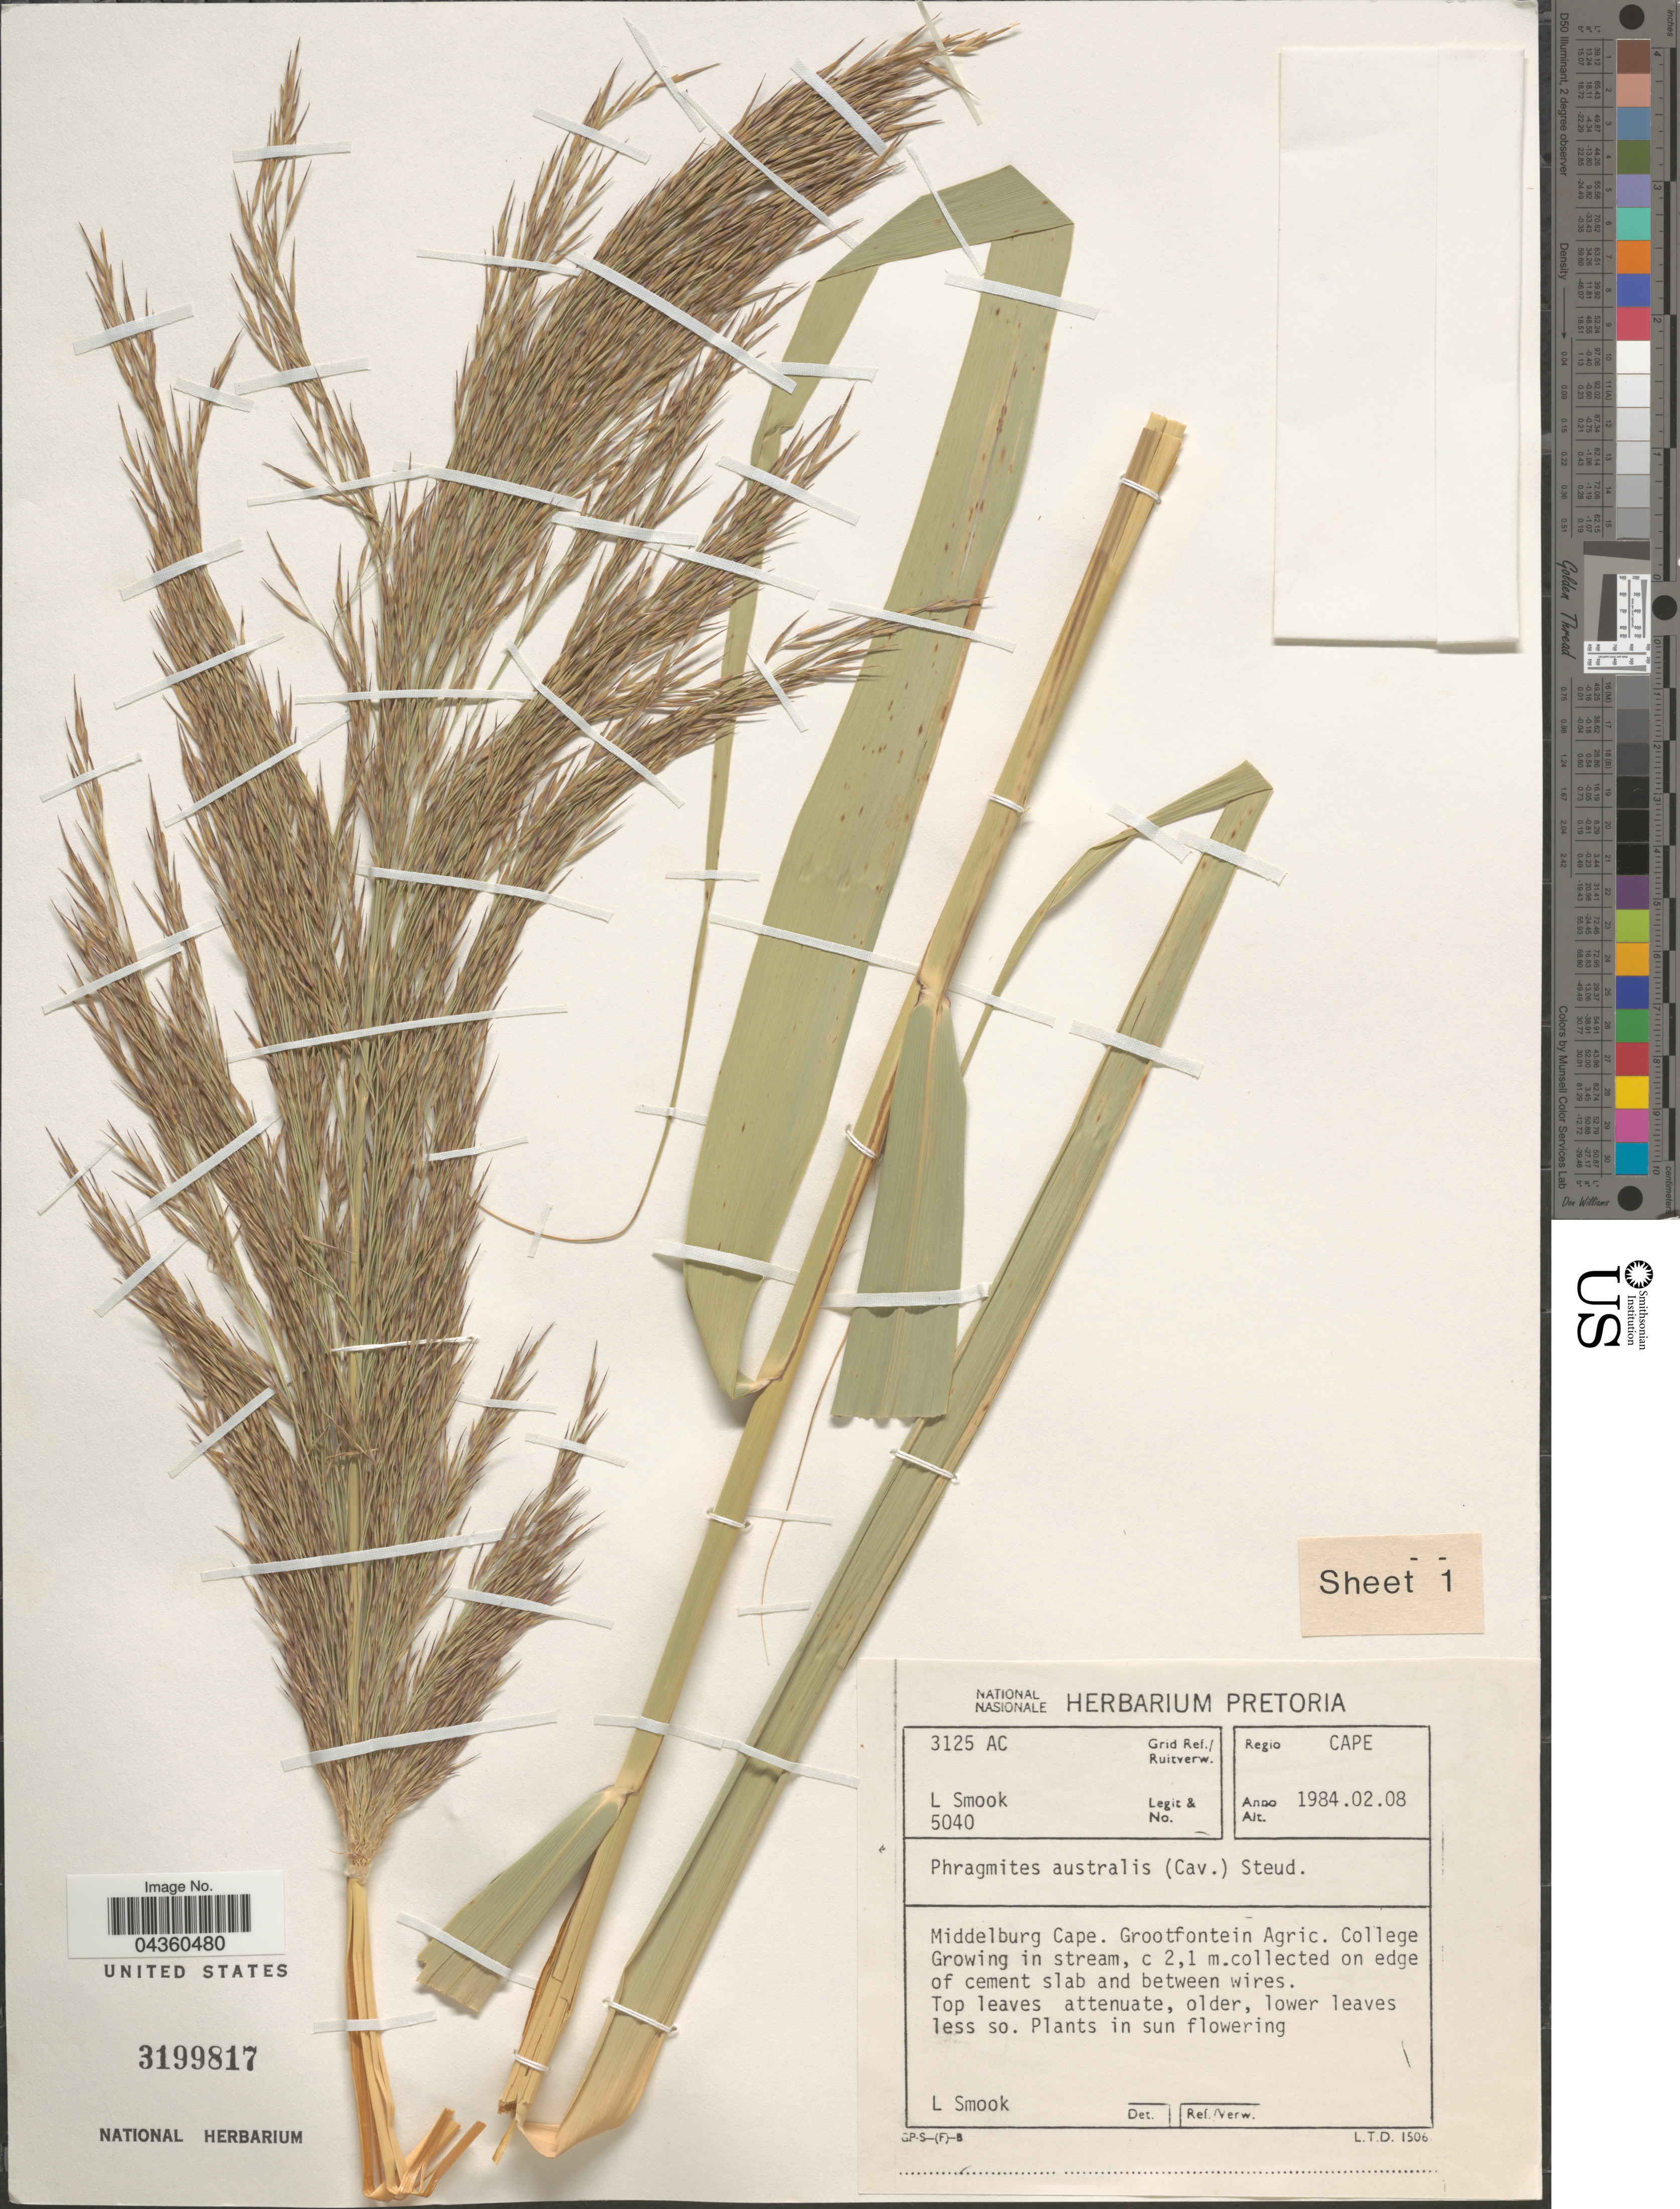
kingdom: Plantae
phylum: Tracheophyta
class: Liliopsida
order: Poales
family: Poaceae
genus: Phragmites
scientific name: Phragmites australis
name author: (Cav.) Trin. ex Steud.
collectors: L. Smook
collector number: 5040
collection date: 1984-02-08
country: South Africa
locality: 3125 AC Grid Ref./Ruitverw. Regio Cape. Middelburg Cape. Grootfontein Agric. College.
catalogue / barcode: US 3199817